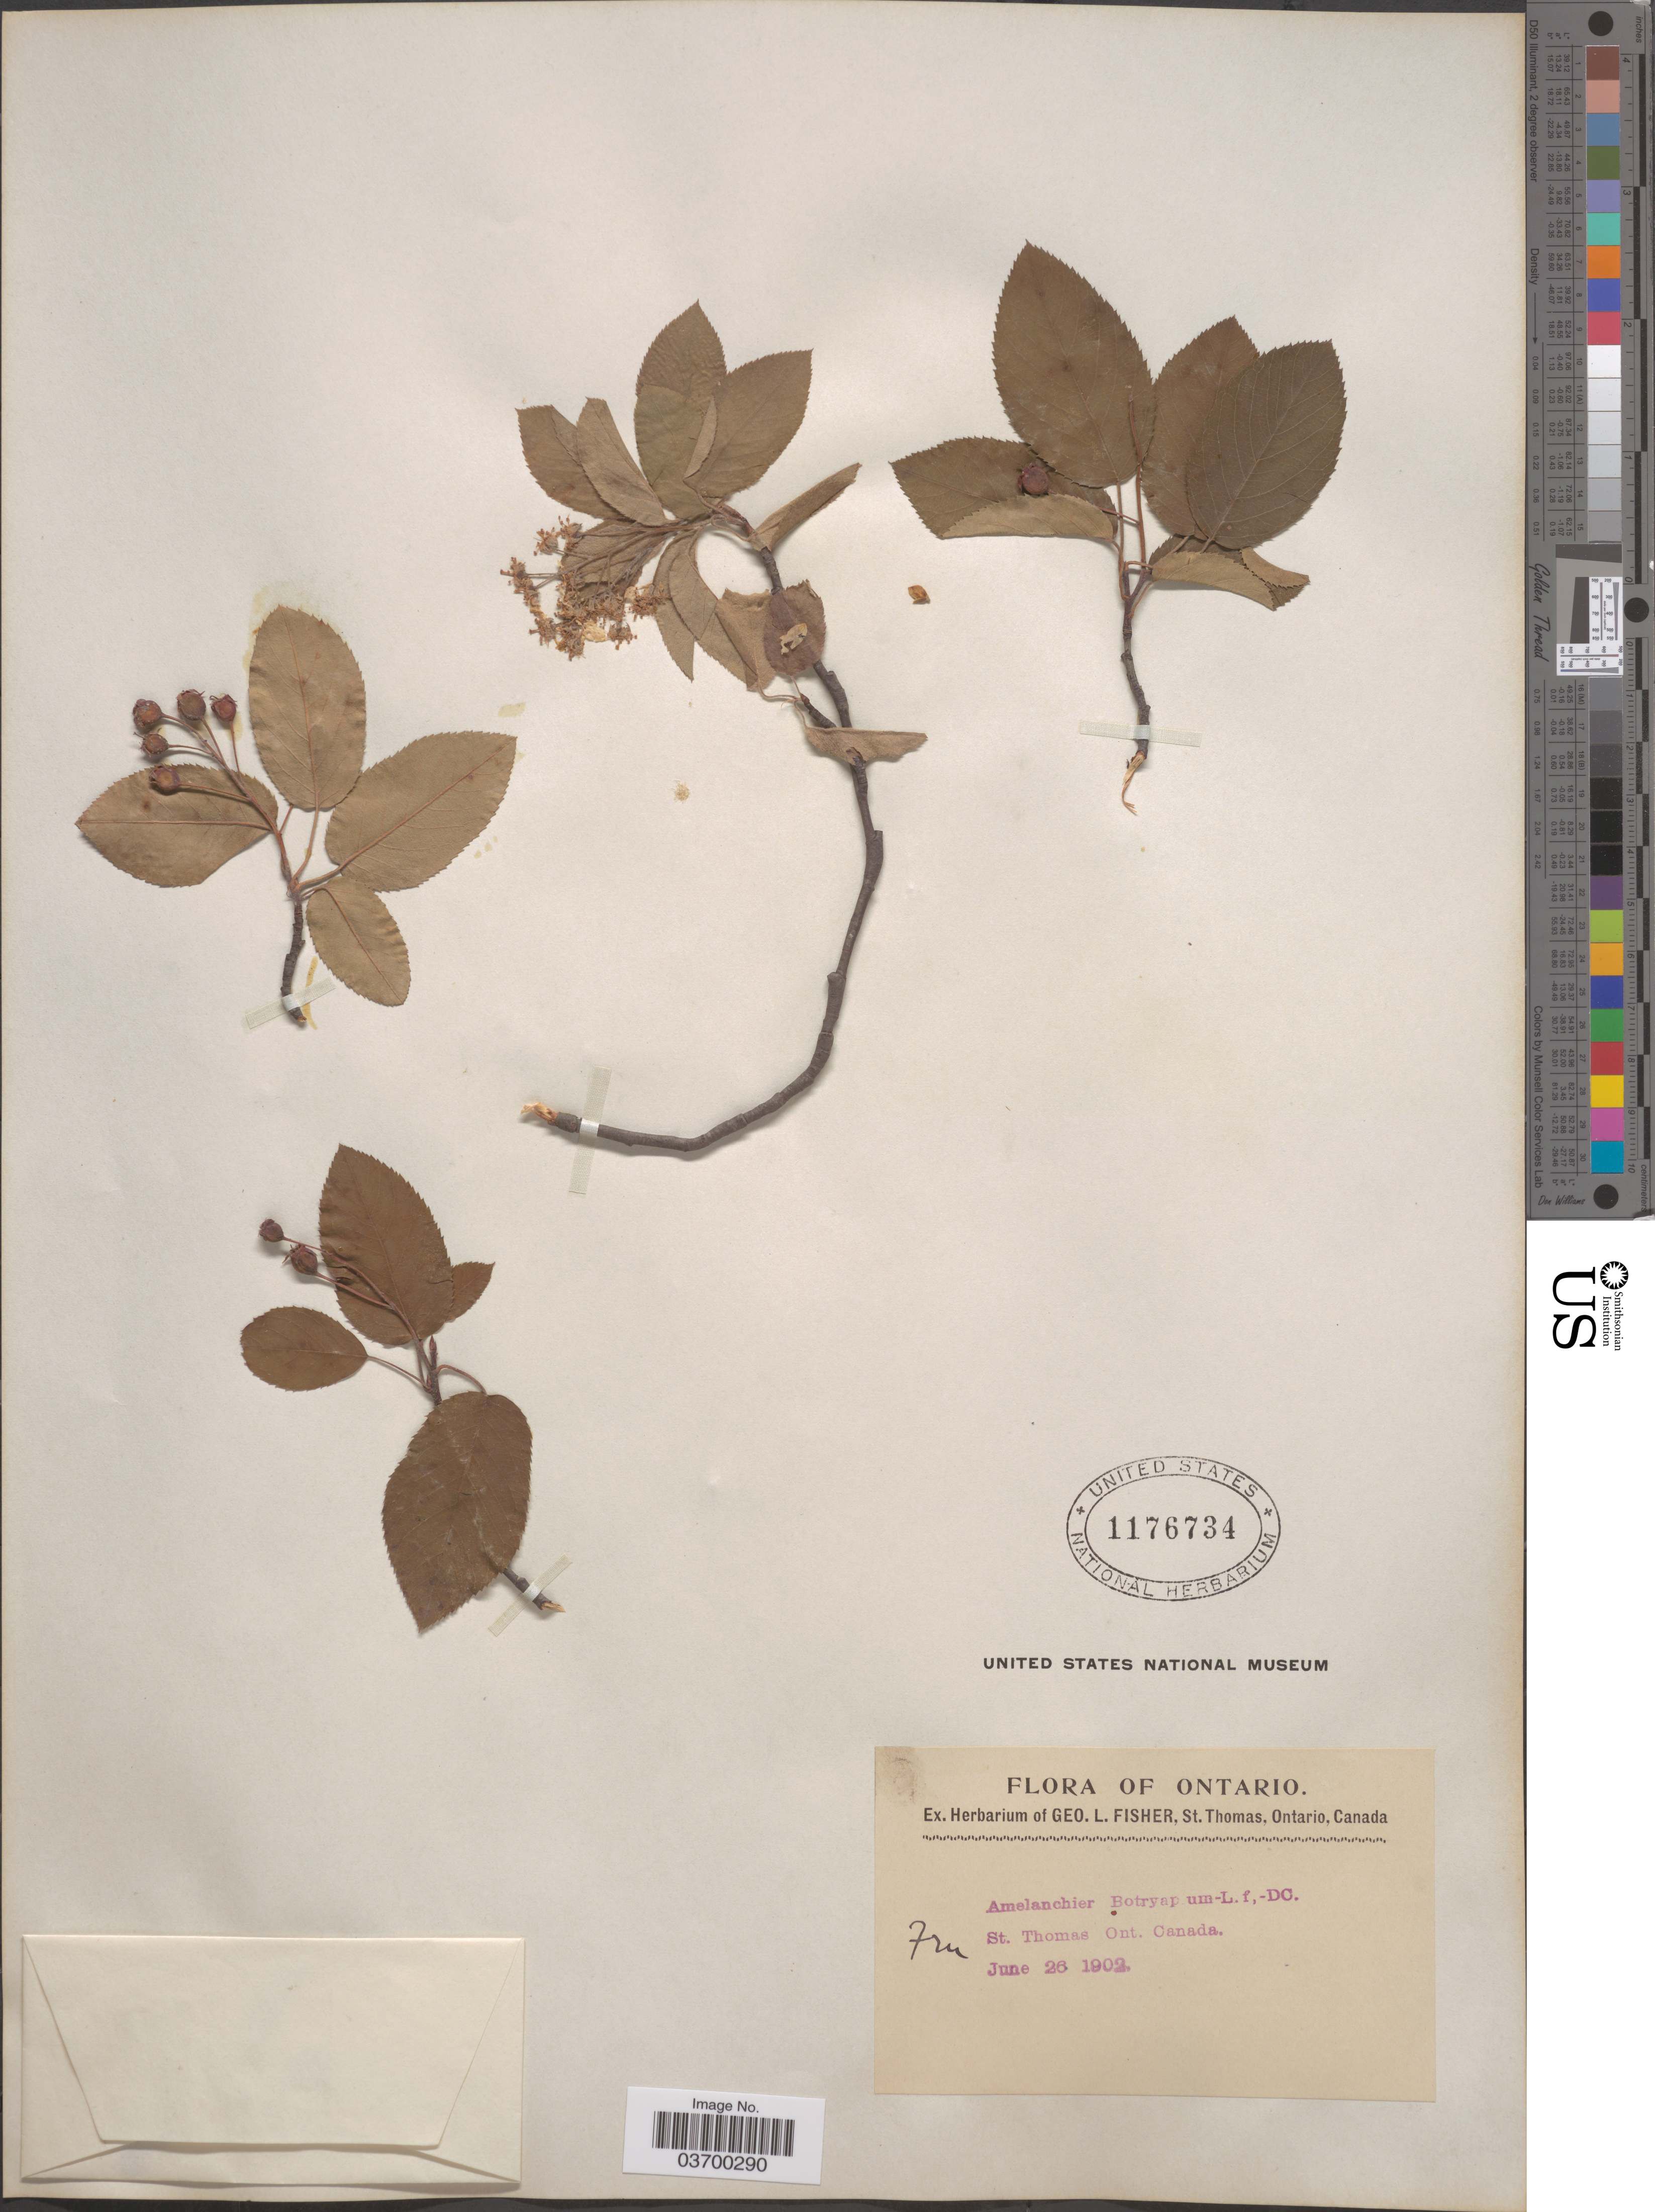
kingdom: Plantae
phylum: Tracheophyta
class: Magnoliopsida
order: Rosales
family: Rosaceae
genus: Amelanchier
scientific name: Amelanchier botryapium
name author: DC.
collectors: ex herb. Geo L. Fisher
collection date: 1902-06-26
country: Canada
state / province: Ontario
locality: St. Thomas.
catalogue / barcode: US 1176734